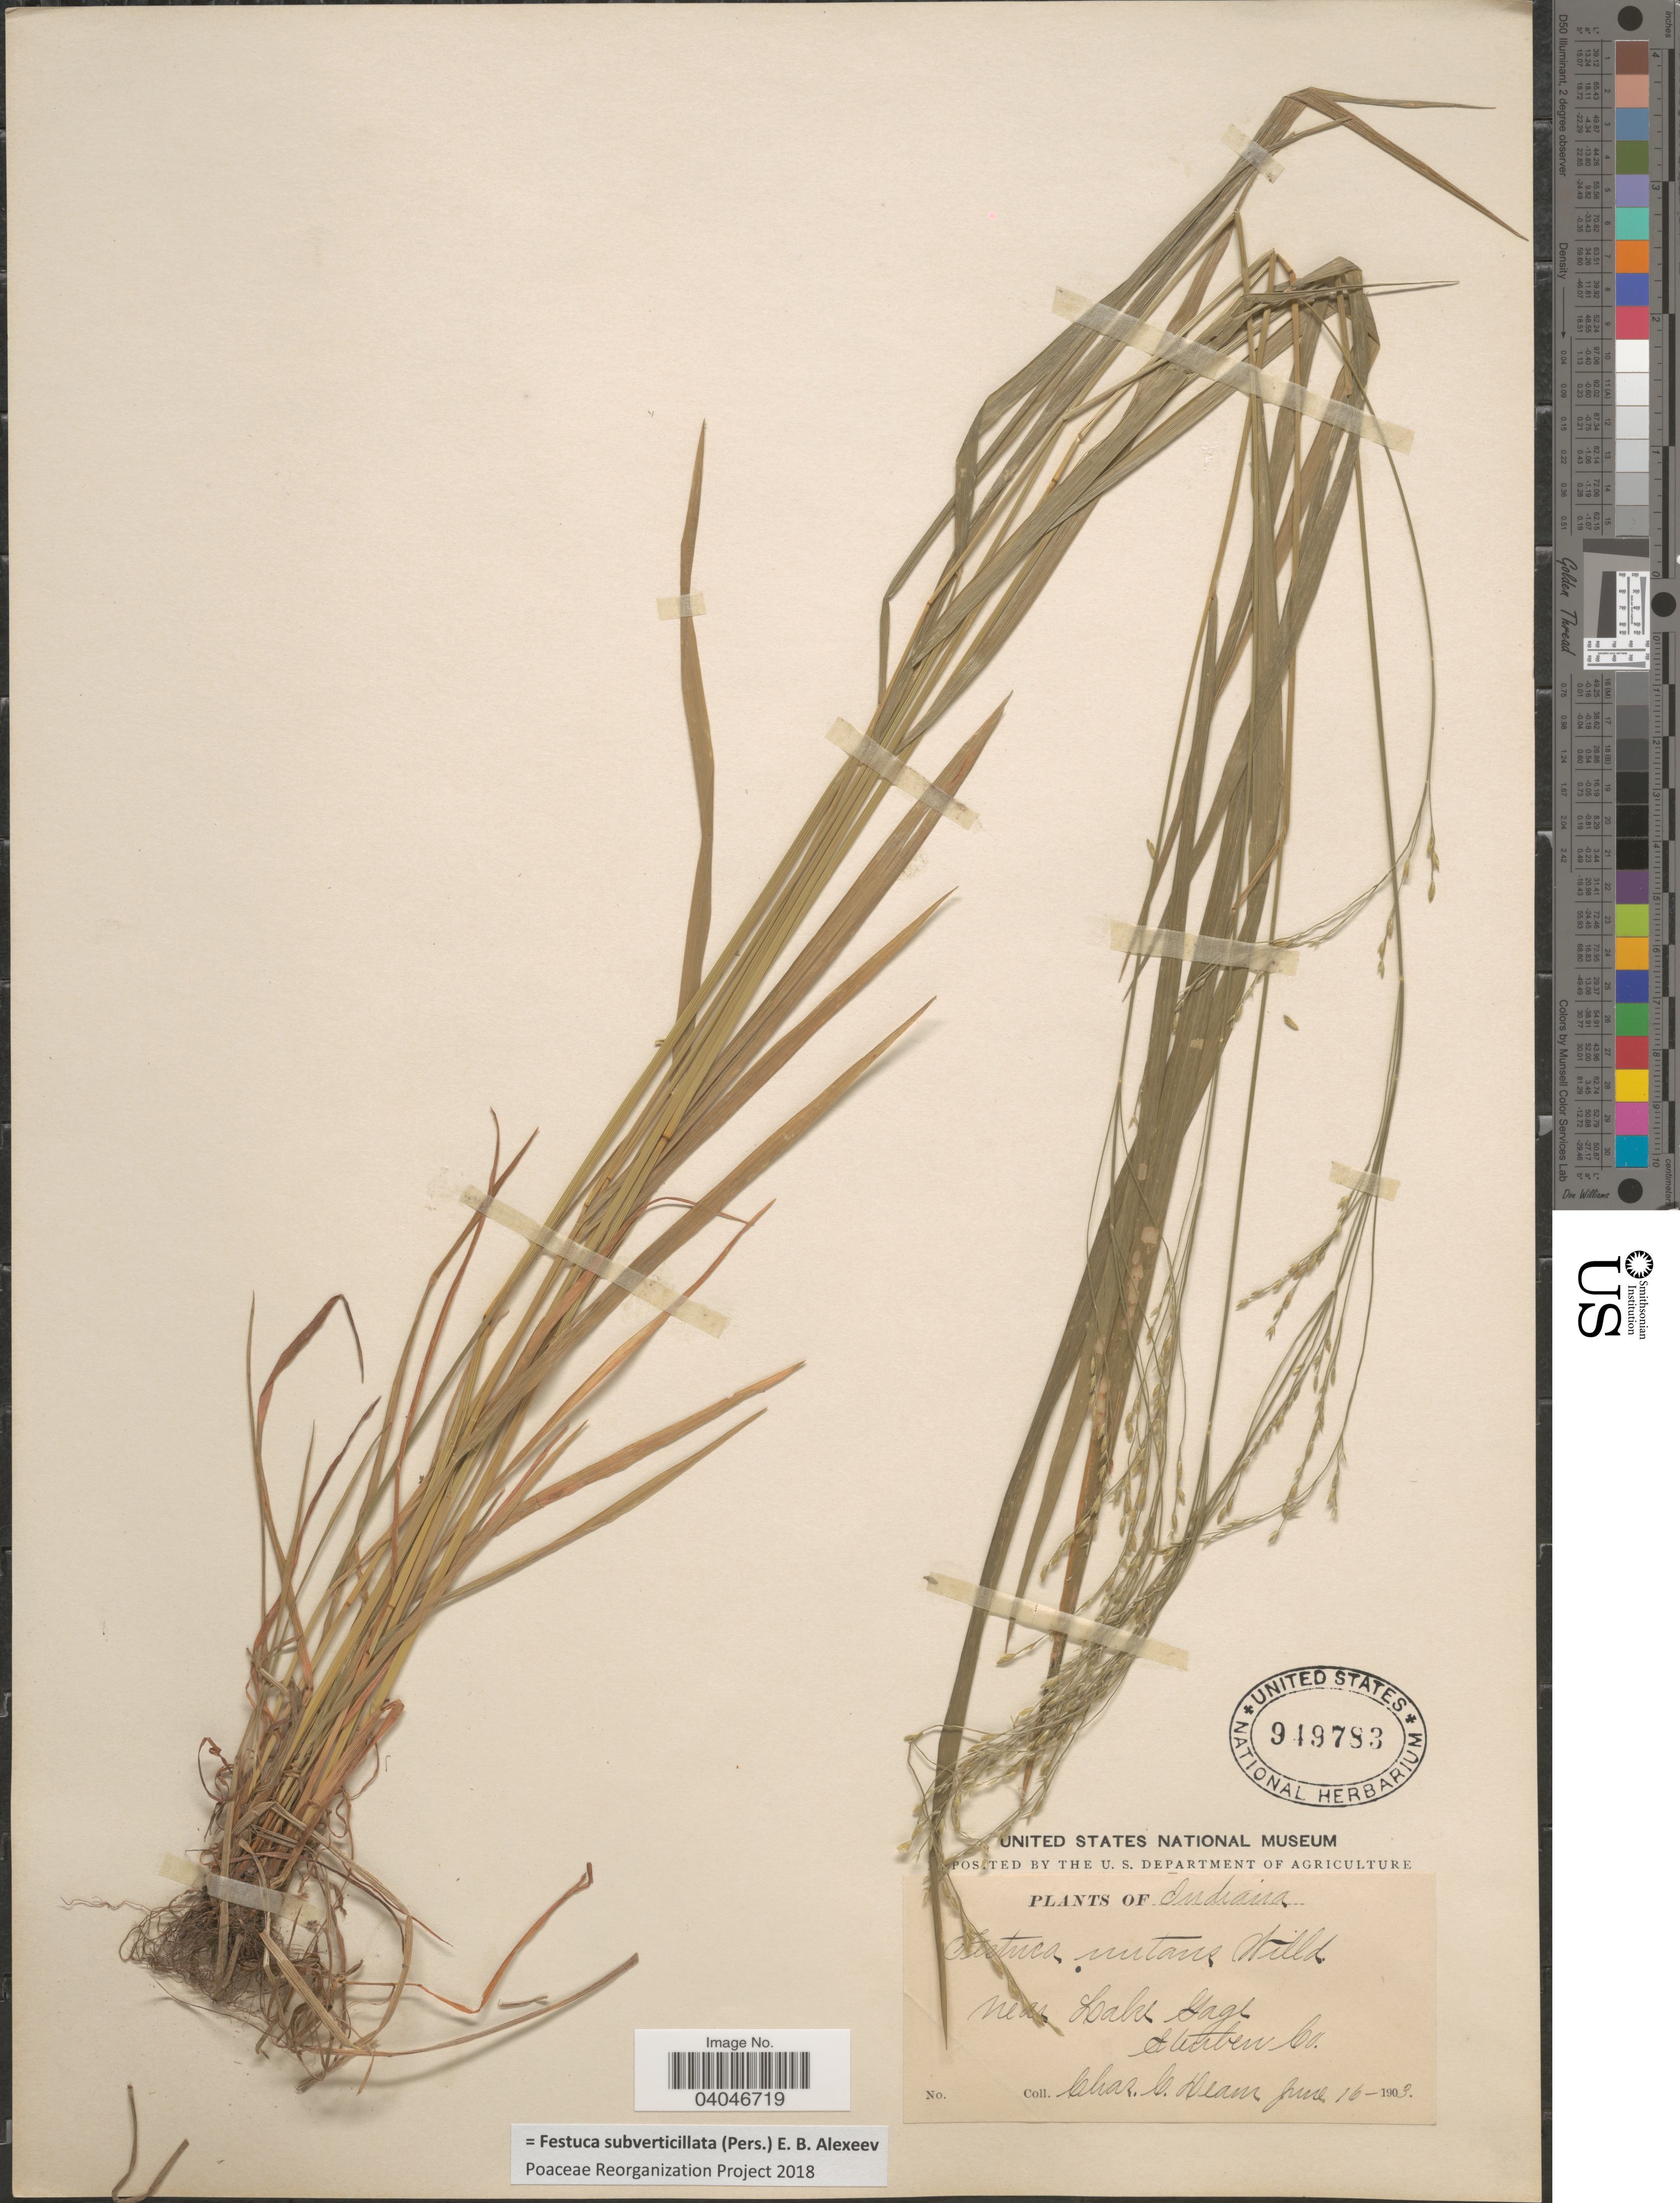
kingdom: Plantae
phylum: Tracheophyta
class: Liliopsida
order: Poales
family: Poaceae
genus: Festuca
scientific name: Festuca subverticillata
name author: (Pers.) E.B. Alexeev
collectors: C. Deam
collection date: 1903-06-16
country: United States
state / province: Indiana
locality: Near Lake Gage. Steuben Co.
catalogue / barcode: US 949783